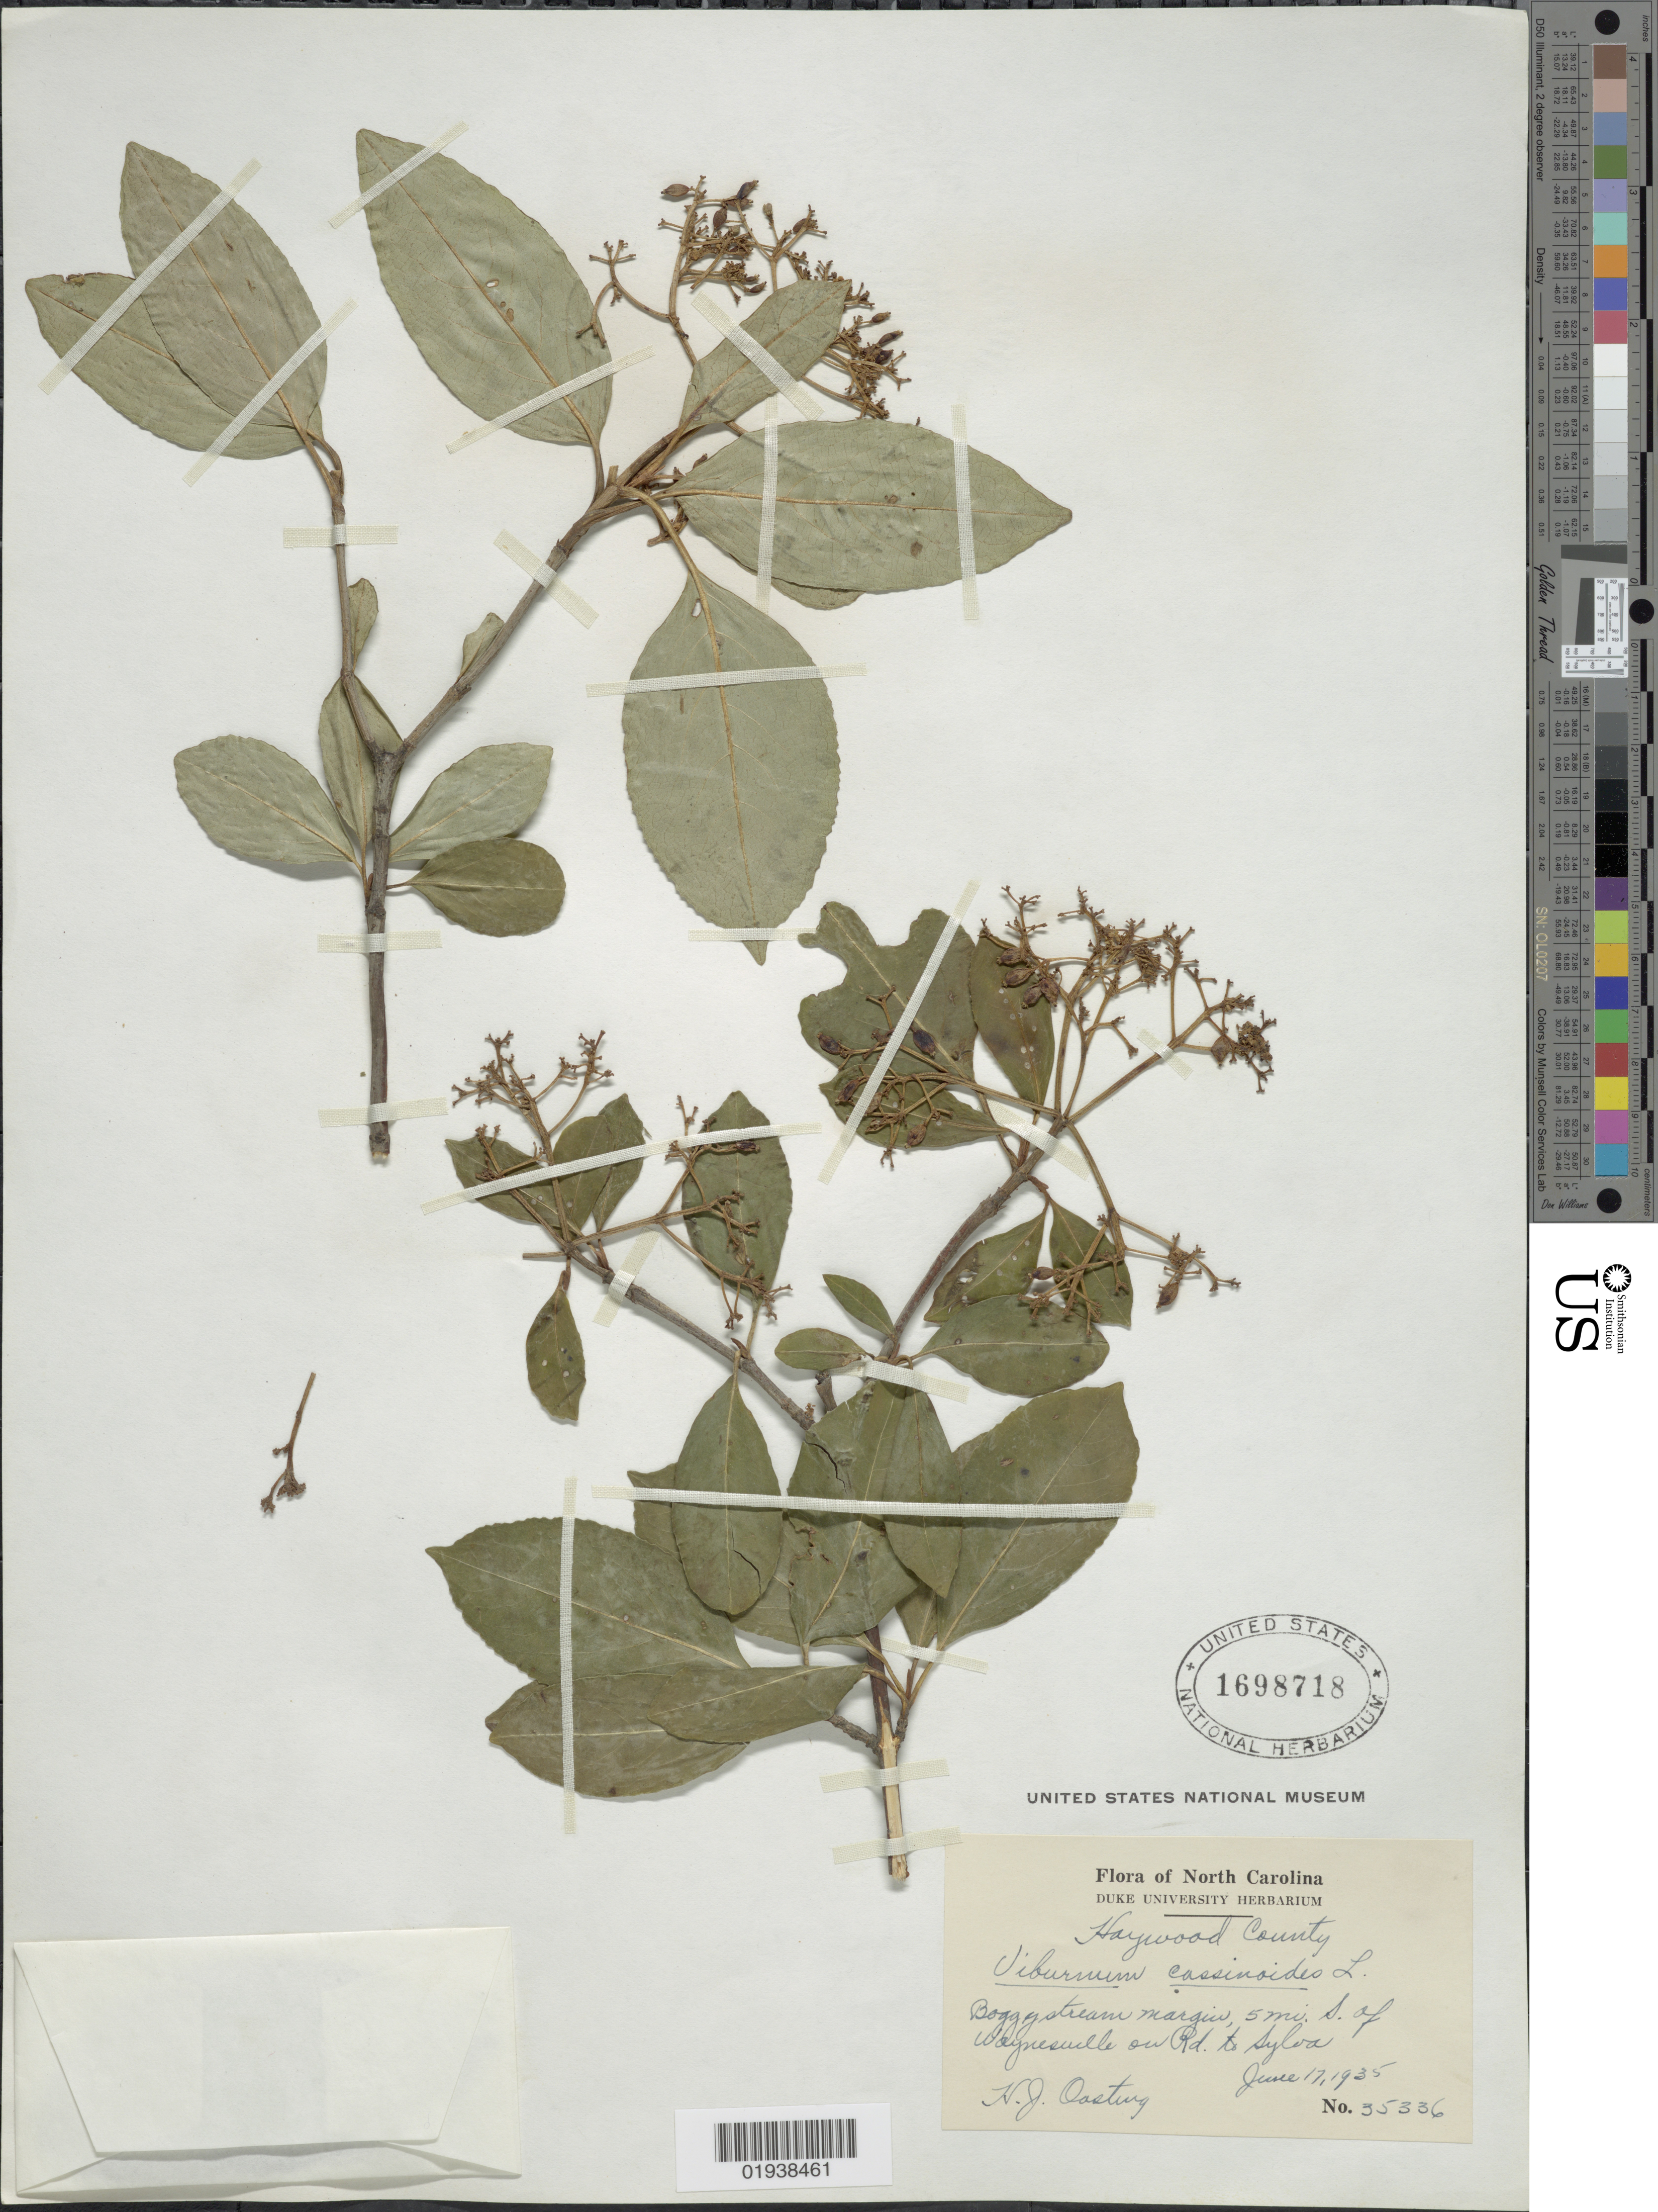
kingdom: Plantae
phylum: Tracheophyta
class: Magnoliopsida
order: Dipsacales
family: Viburnaceae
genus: Viburnum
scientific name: Viburnum cassinoides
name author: L.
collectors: H. Oosting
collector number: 35336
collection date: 1935-06-17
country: United States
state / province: North Carolina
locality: Haywood County. Boggy stream margin, 5 mi. S. of Waynesville on Rd. to Sylva.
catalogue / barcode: US 1698718